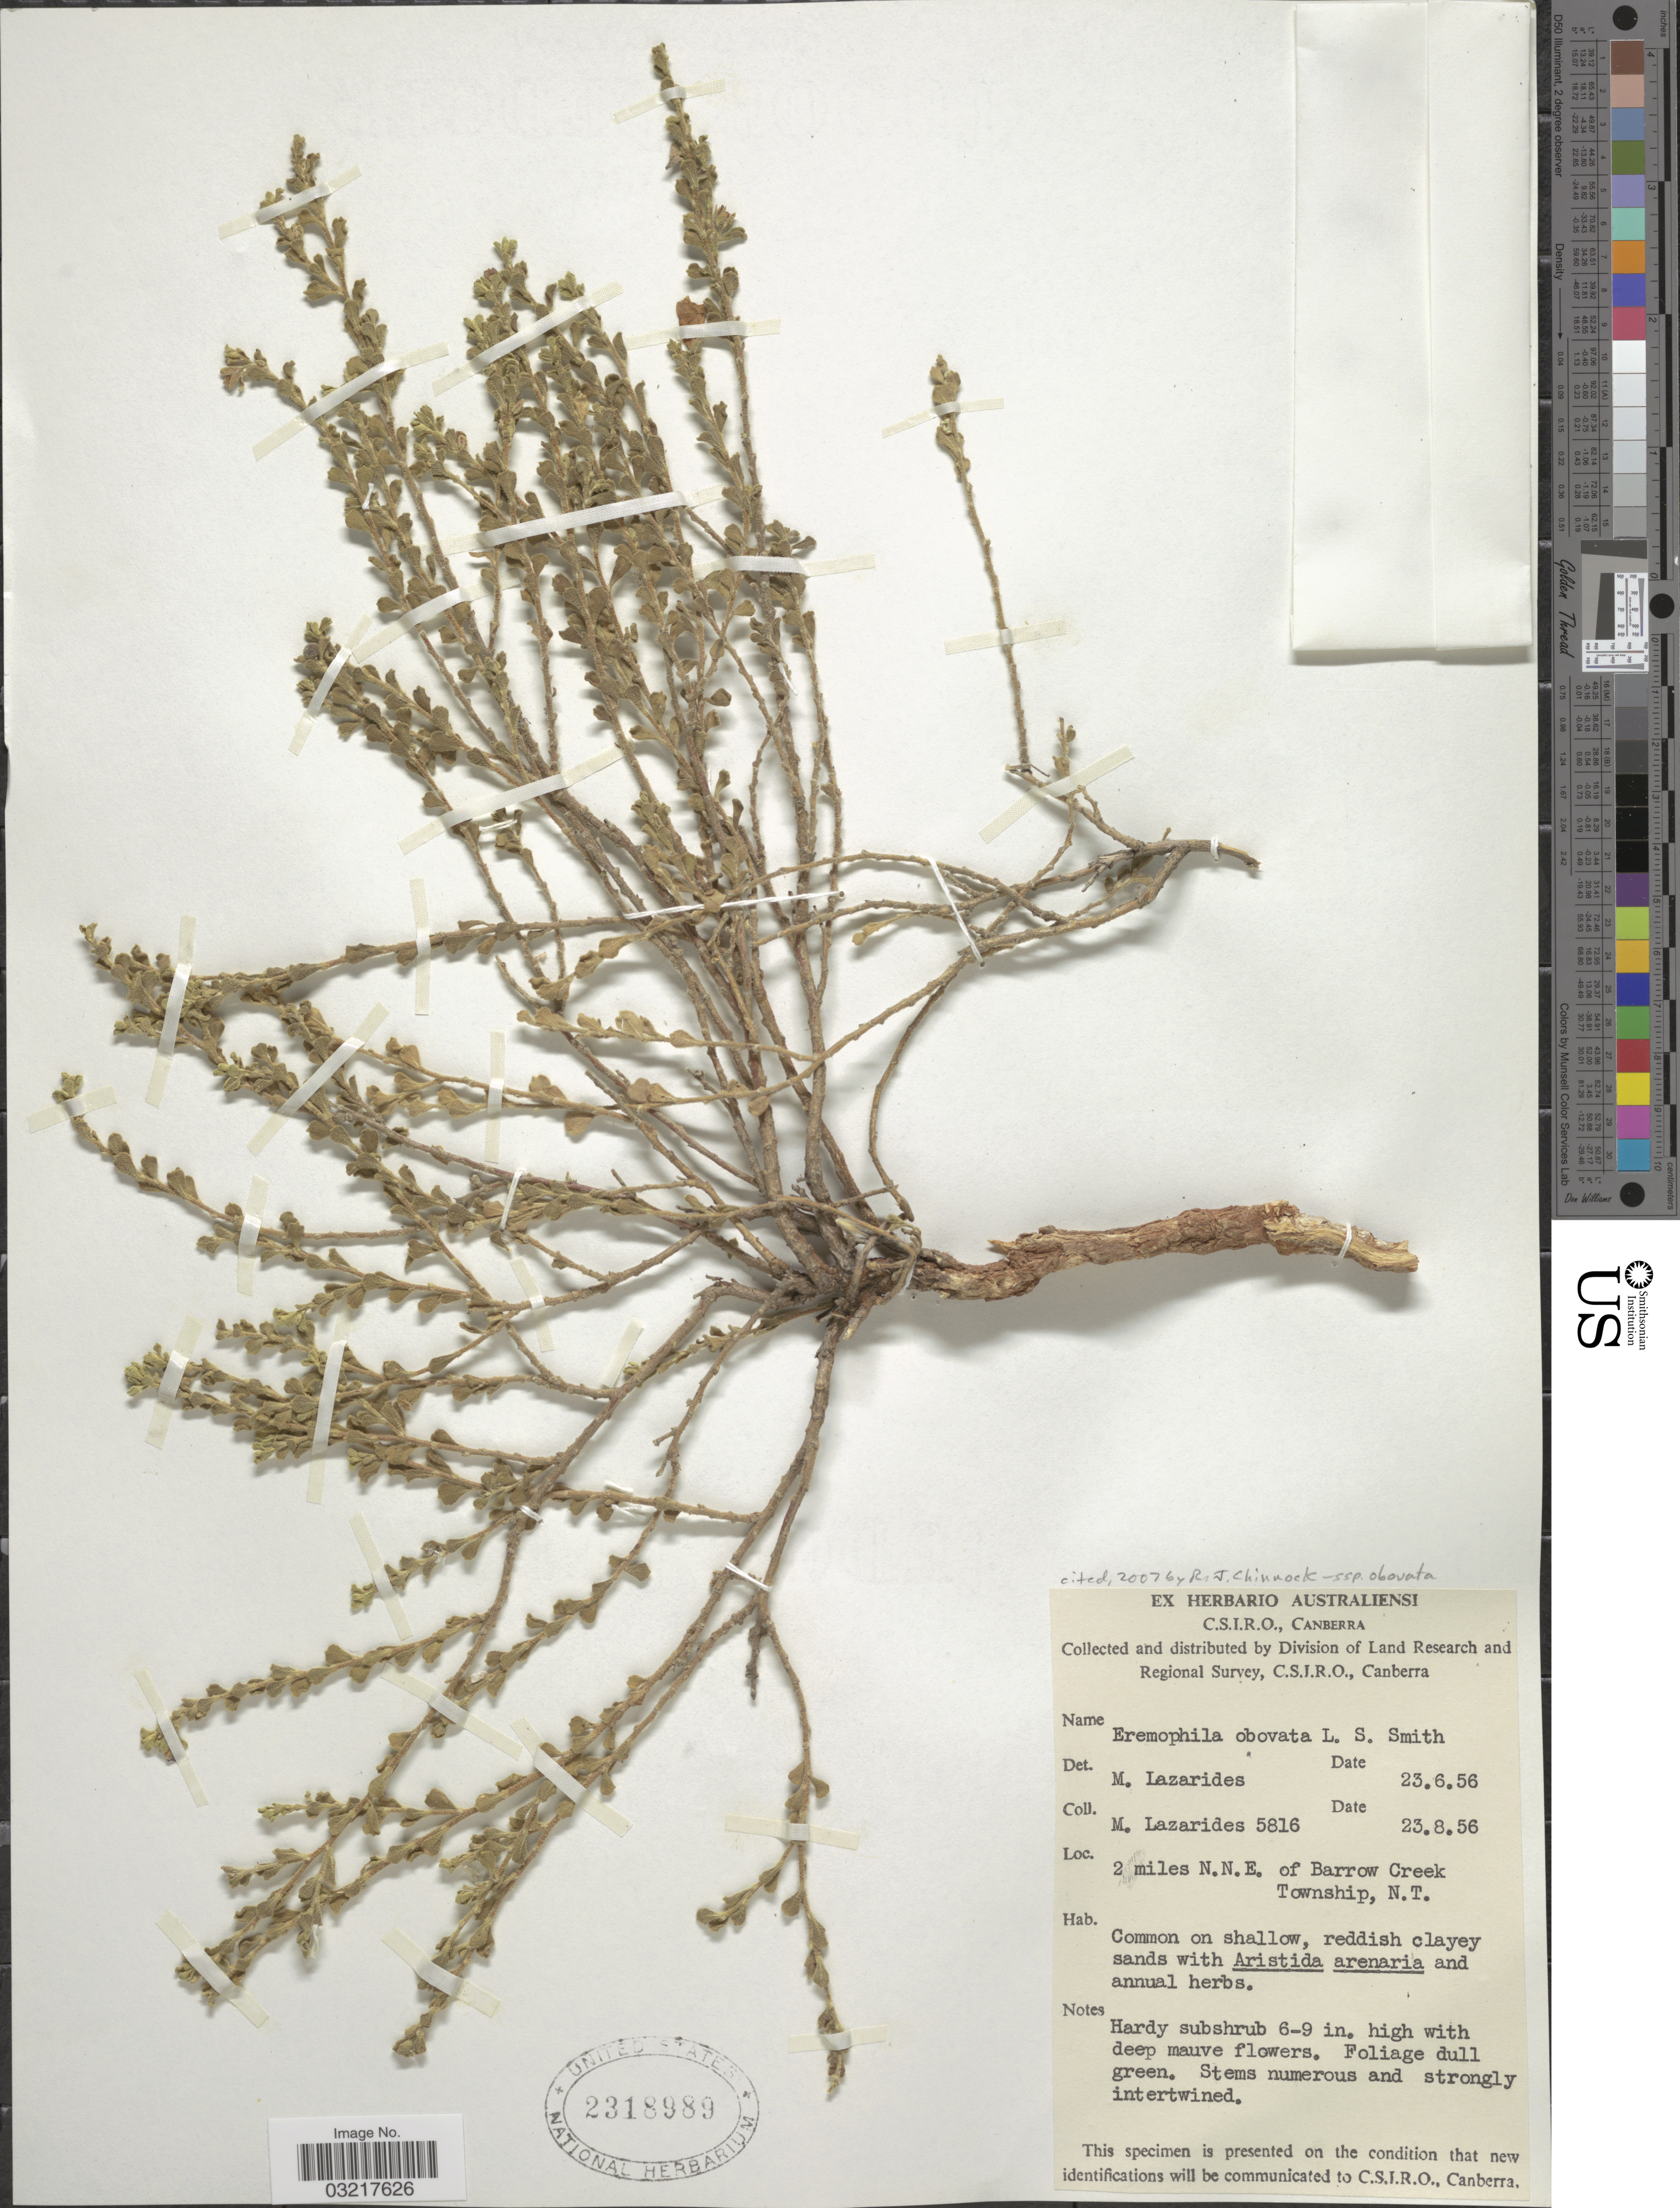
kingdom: Plantae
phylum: Tracheophyta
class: Magnoliopsida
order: Lamiales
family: Scrophulariaceae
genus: Eremophila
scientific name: Eremophila obovata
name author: L.S. Sm.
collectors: M. Lazarides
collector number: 5816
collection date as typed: Transcribed d/m/y: 23/8/56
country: Australia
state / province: Northern Territory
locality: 2 miles N.N.E. of Barrow Creek Township, N.T.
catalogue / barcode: US 2318989